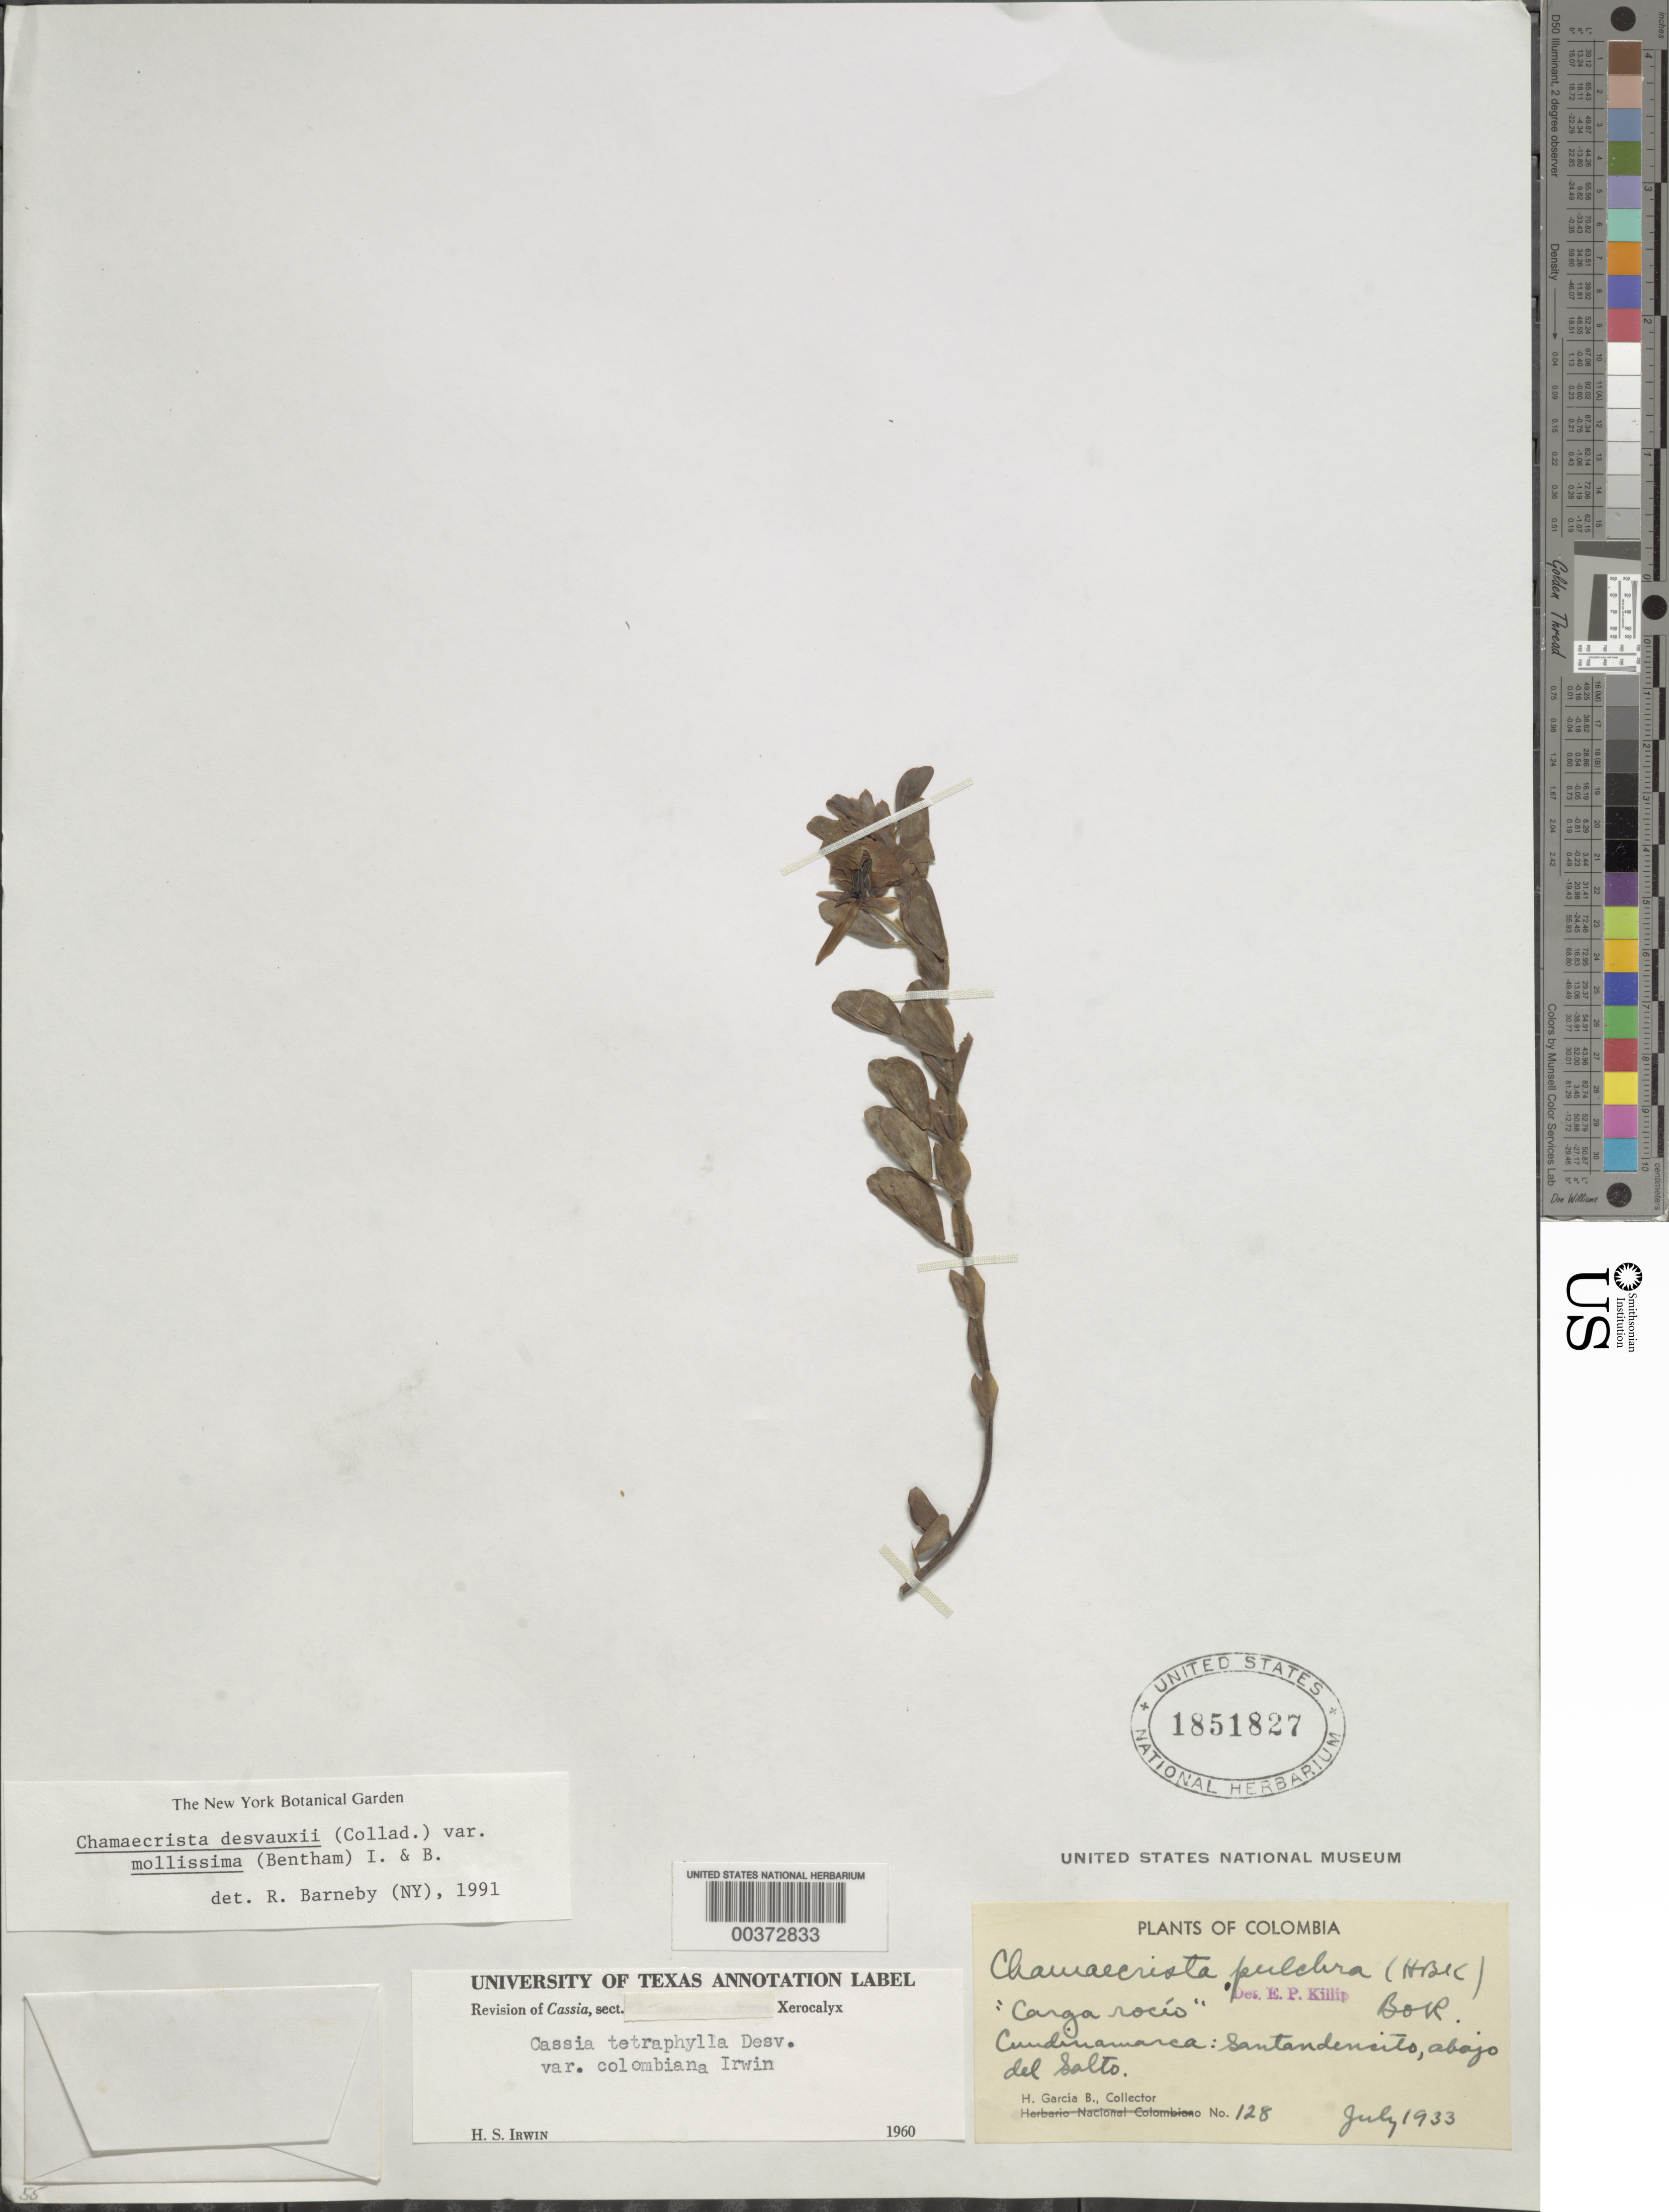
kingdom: Plantae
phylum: Tracheophyta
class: Magnoliopsida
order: Fabales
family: Fabaceae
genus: Chamaecrista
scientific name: Chamaecrista desvauxii var. mollissima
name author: (Benth.) H.S. Irwin & Barneby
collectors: H. García Barriga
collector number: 128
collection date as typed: Jul 1933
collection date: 1933-07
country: Colombia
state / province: Cundinamarca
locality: Santandencito, Abajo del Salto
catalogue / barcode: US 1851827